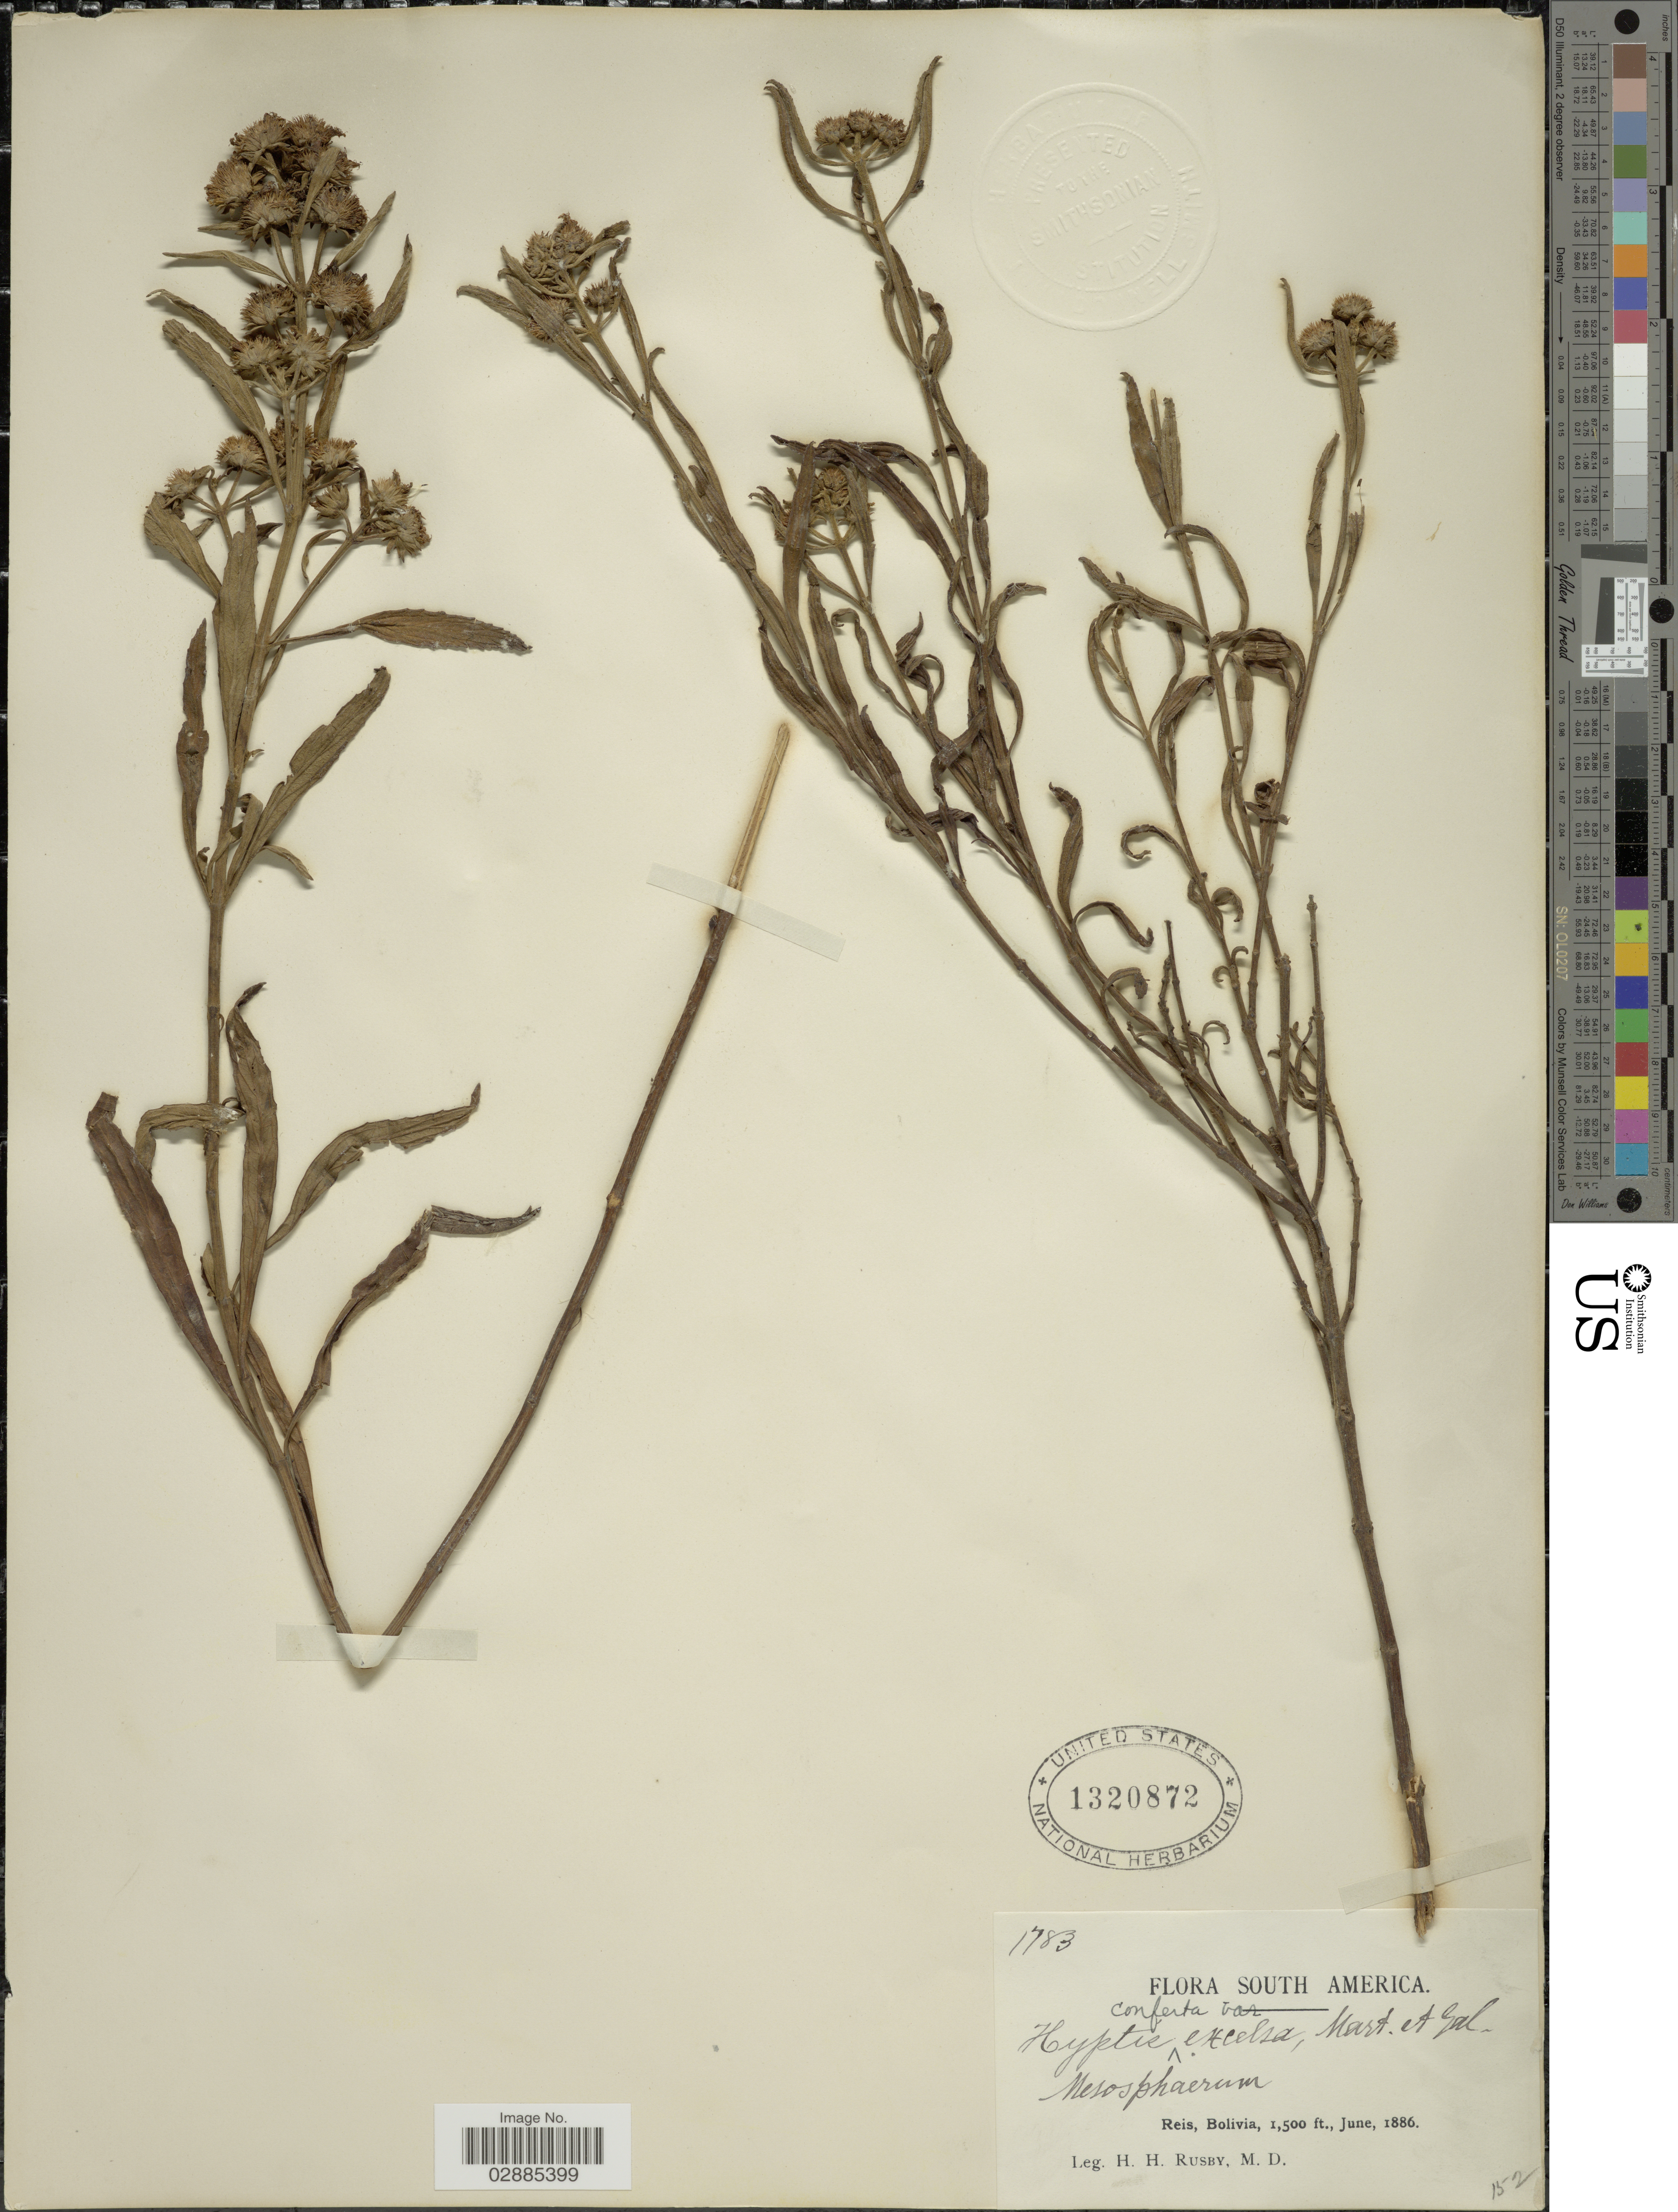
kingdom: Plantae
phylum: Tracheophyta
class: Magnoliopsida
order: Lamiales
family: Lamiaceae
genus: Hyptis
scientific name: Hyptis conferta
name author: Pohl ex Benth.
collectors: H. H. Rusby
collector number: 1783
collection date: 1886-06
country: Bolivia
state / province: Pando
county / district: Nicolas Suarez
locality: Reis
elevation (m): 457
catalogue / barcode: US 1320872